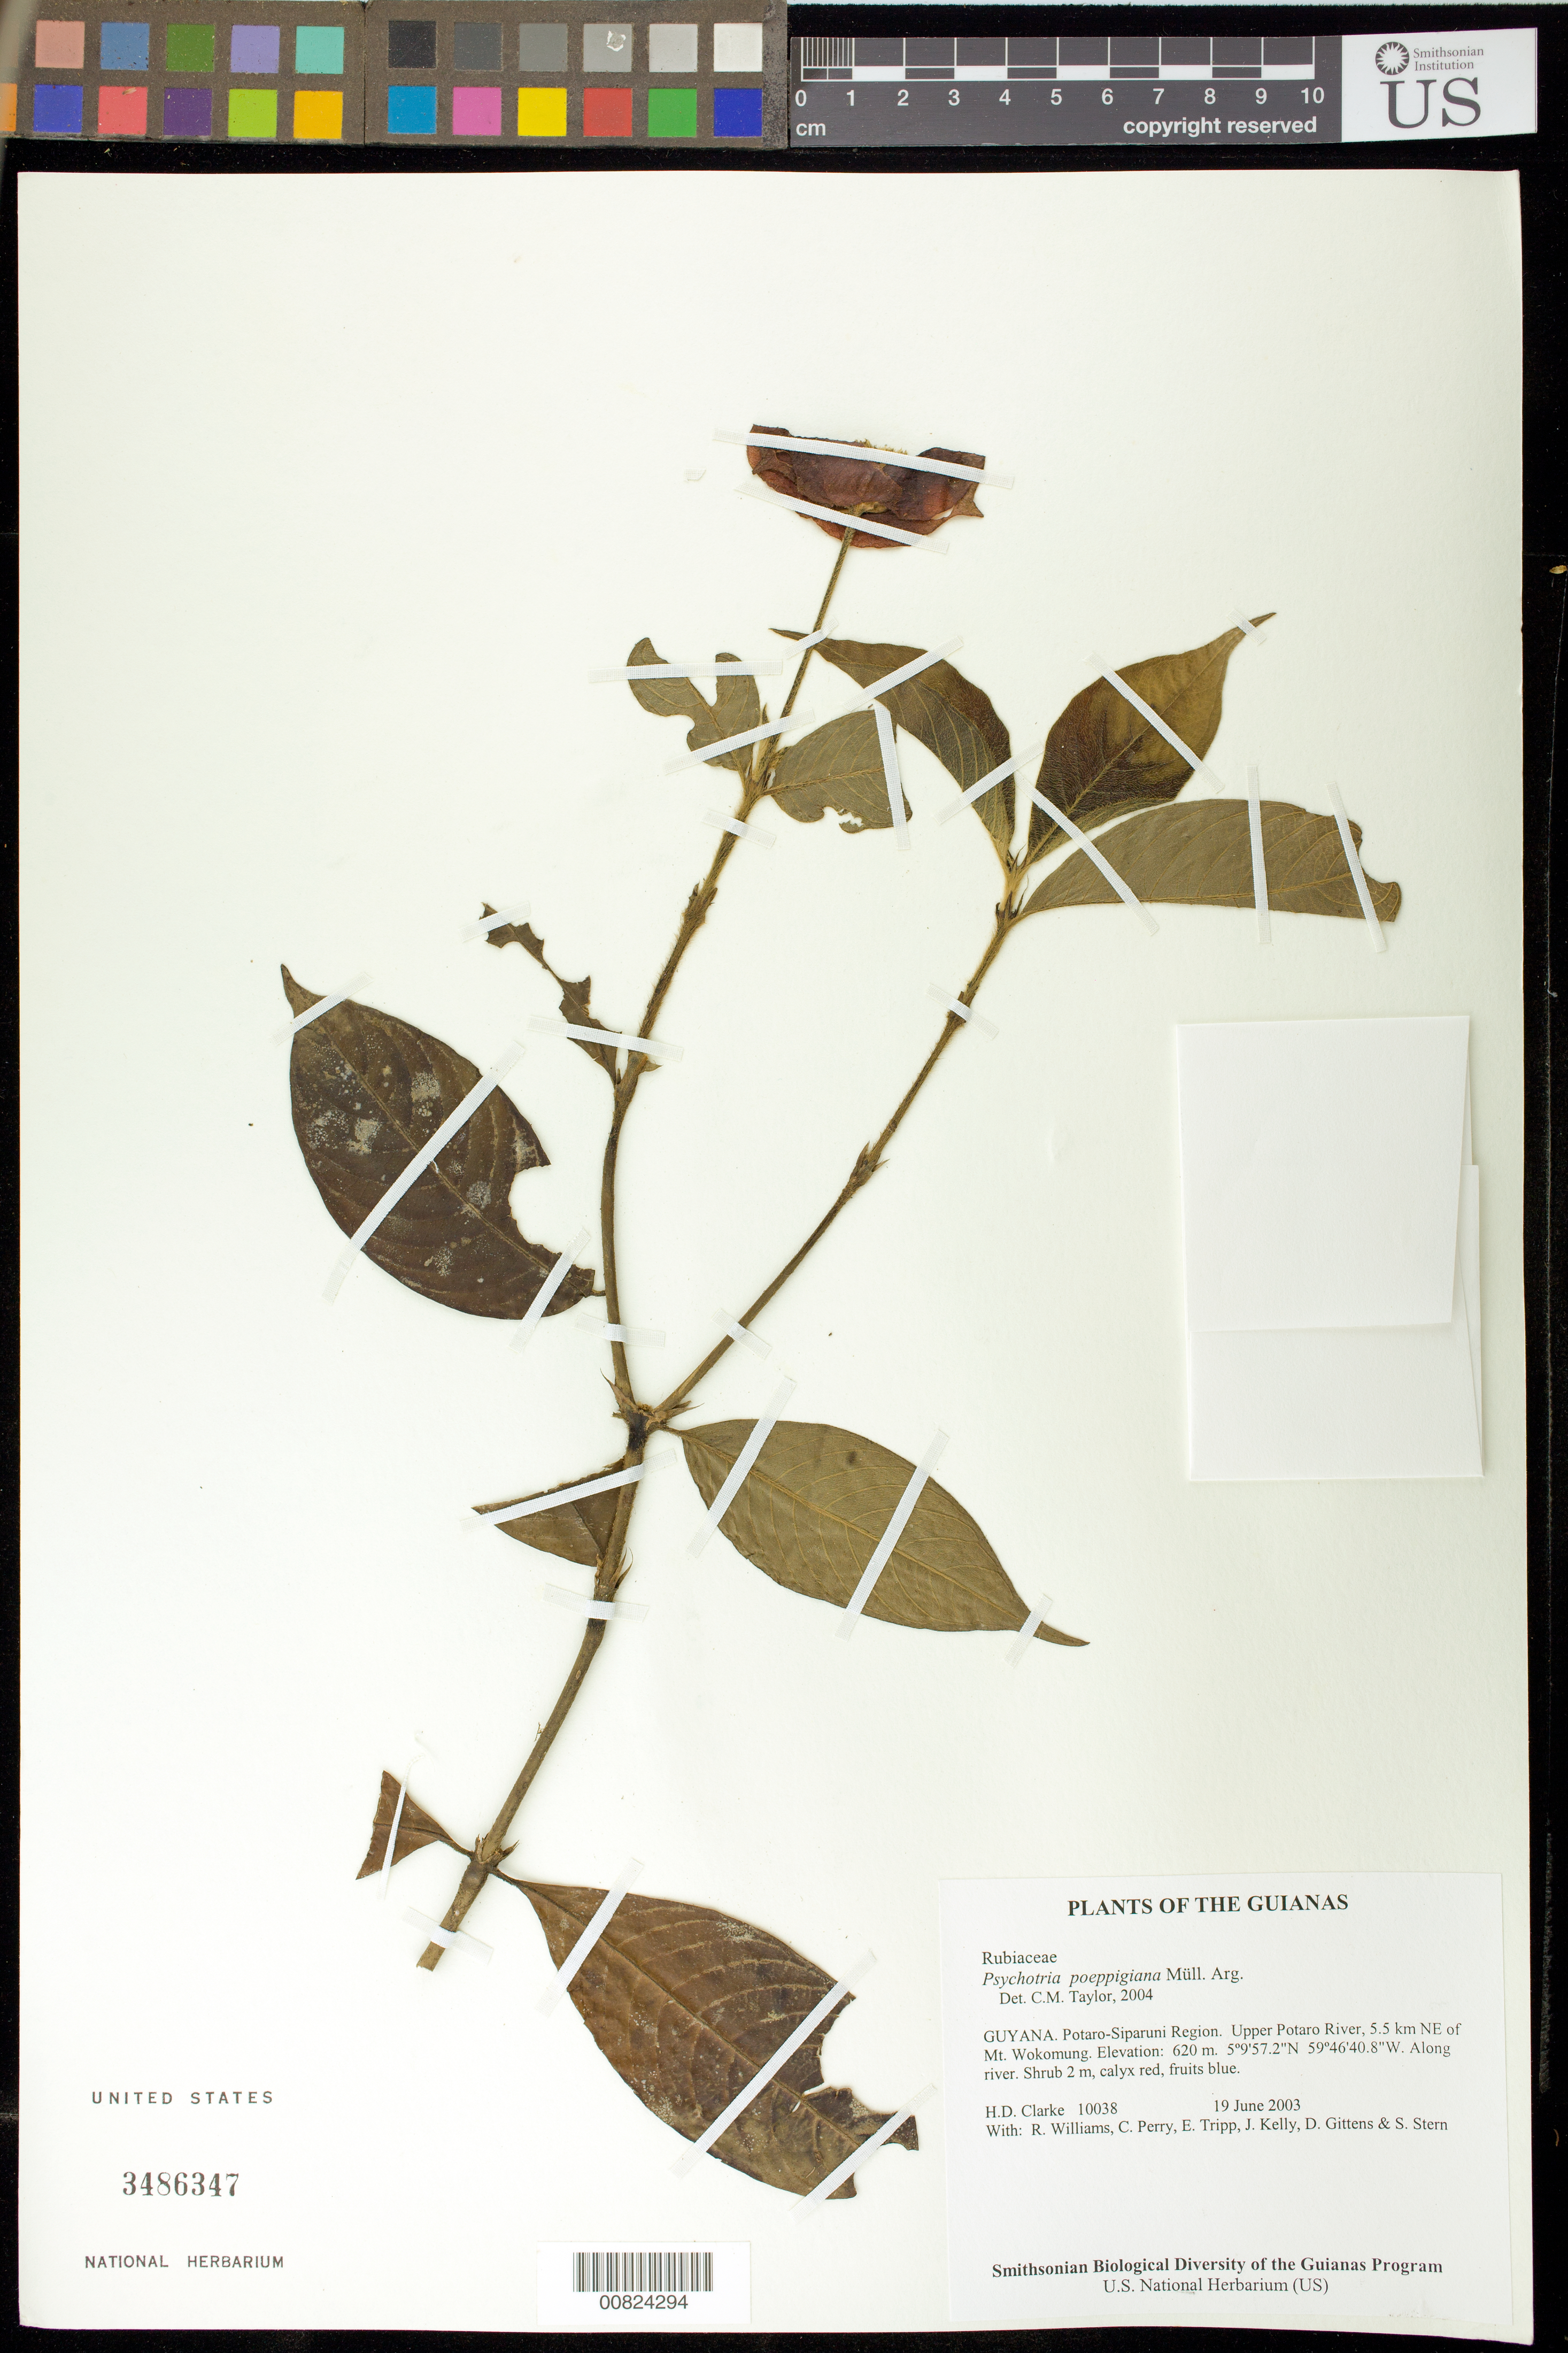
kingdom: Plantae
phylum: Tracheophyta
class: Magnoliopsida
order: Gentianales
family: Rubiaceae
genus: Palicourea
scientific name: Palicourea tomentosa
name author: (Aubl.) Borhidi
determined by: Kirkbride, J. H., Jr.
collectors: H. D. Clarke, R. Williams, C. Perry, E. Tripp, J. Kelly, D. Gittens & S. R. Stern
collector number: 10038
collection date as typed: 19 June 2003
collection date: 2003-06-19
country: Guyana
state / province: Potaro-Siparuni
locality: Upper Potaro River, 5.5 km NE of Mt. Wokomung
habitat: Along river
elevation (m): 620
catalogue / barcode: US 3486347